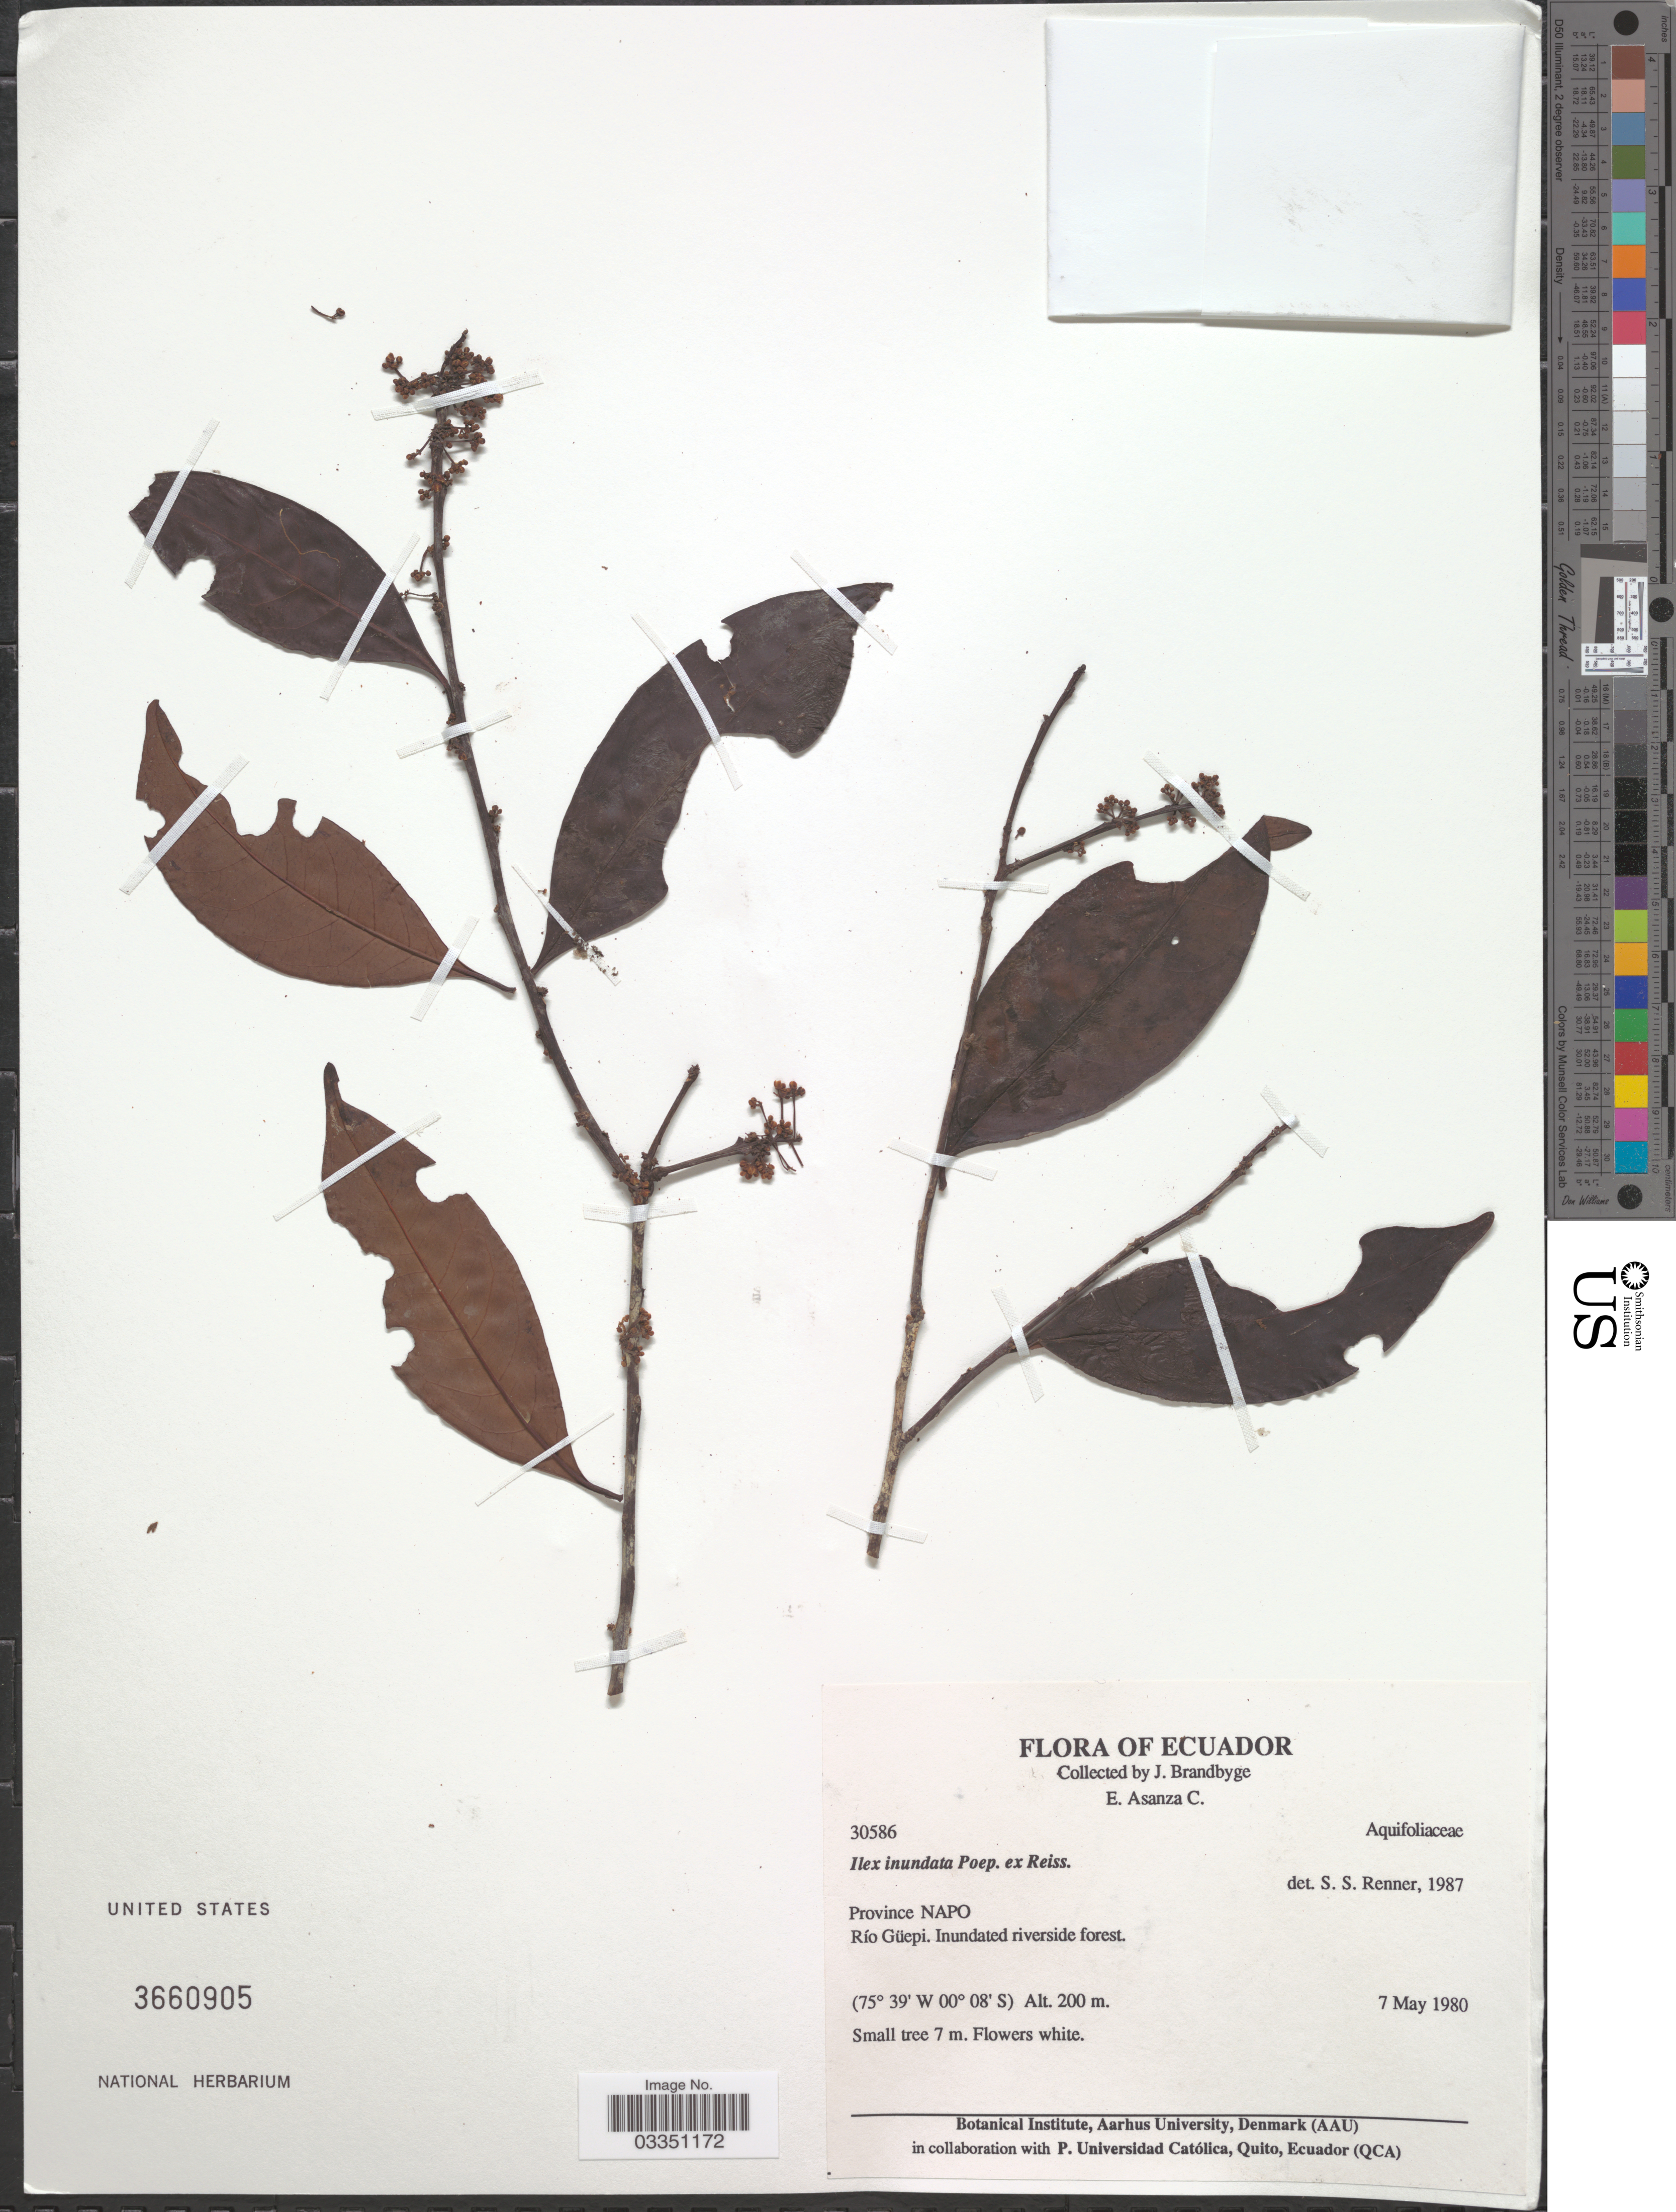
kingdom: Plantae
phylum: Tracheophyta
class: Magnoliopsida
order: Aquifoliales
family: Aquifoliaceae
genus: Ilex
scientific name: Ilex inundata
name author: Poepp. ex Reissek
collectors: J. Brandbyge & E. Asanza C.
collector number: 30586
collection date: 1980-05-07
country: Ecuador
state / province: Napo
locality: Río Güepi. Inundated riverside forest.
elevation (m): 200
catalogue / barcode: US 3660905